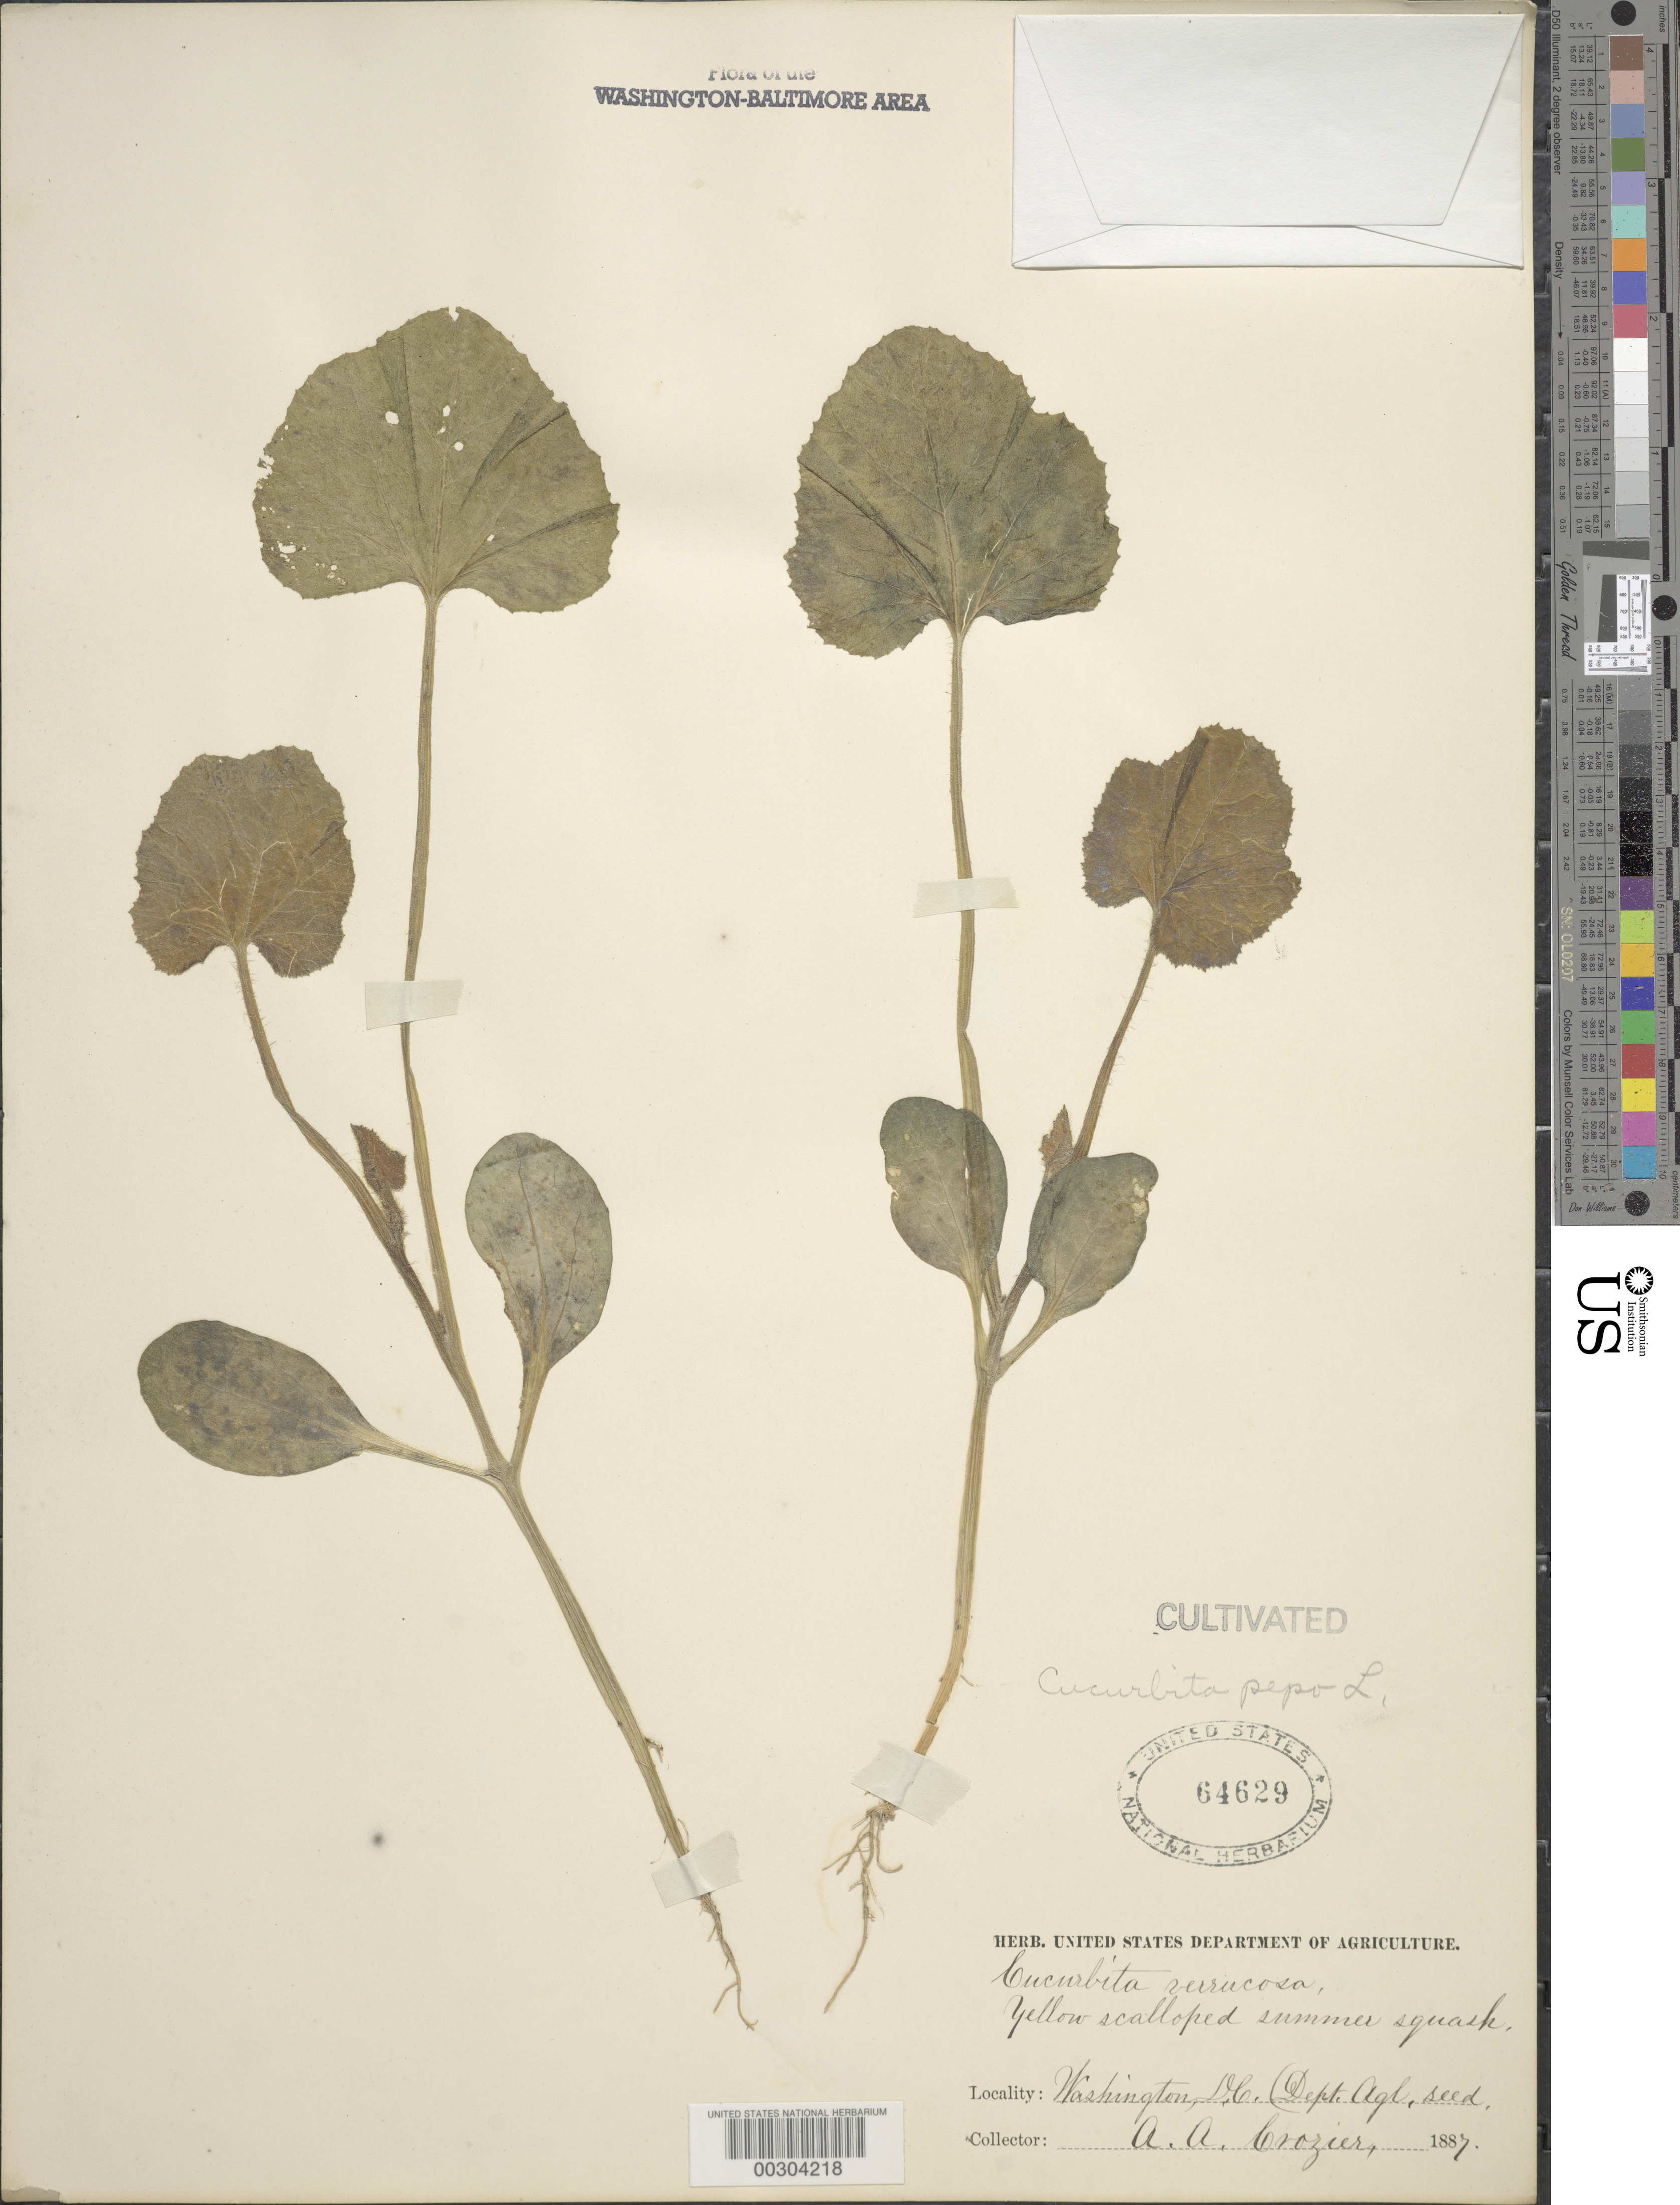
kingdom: Plantae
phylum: Tracheophyta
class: Magnoliopsida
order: Cucurbitales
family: Cucurbitaceae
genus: Cucurbita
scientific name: Cucurbita pepo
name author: L.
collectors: A. Crozier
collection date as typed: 1887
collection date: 1887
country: United States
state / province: District of Columbia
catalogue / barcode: US 64629